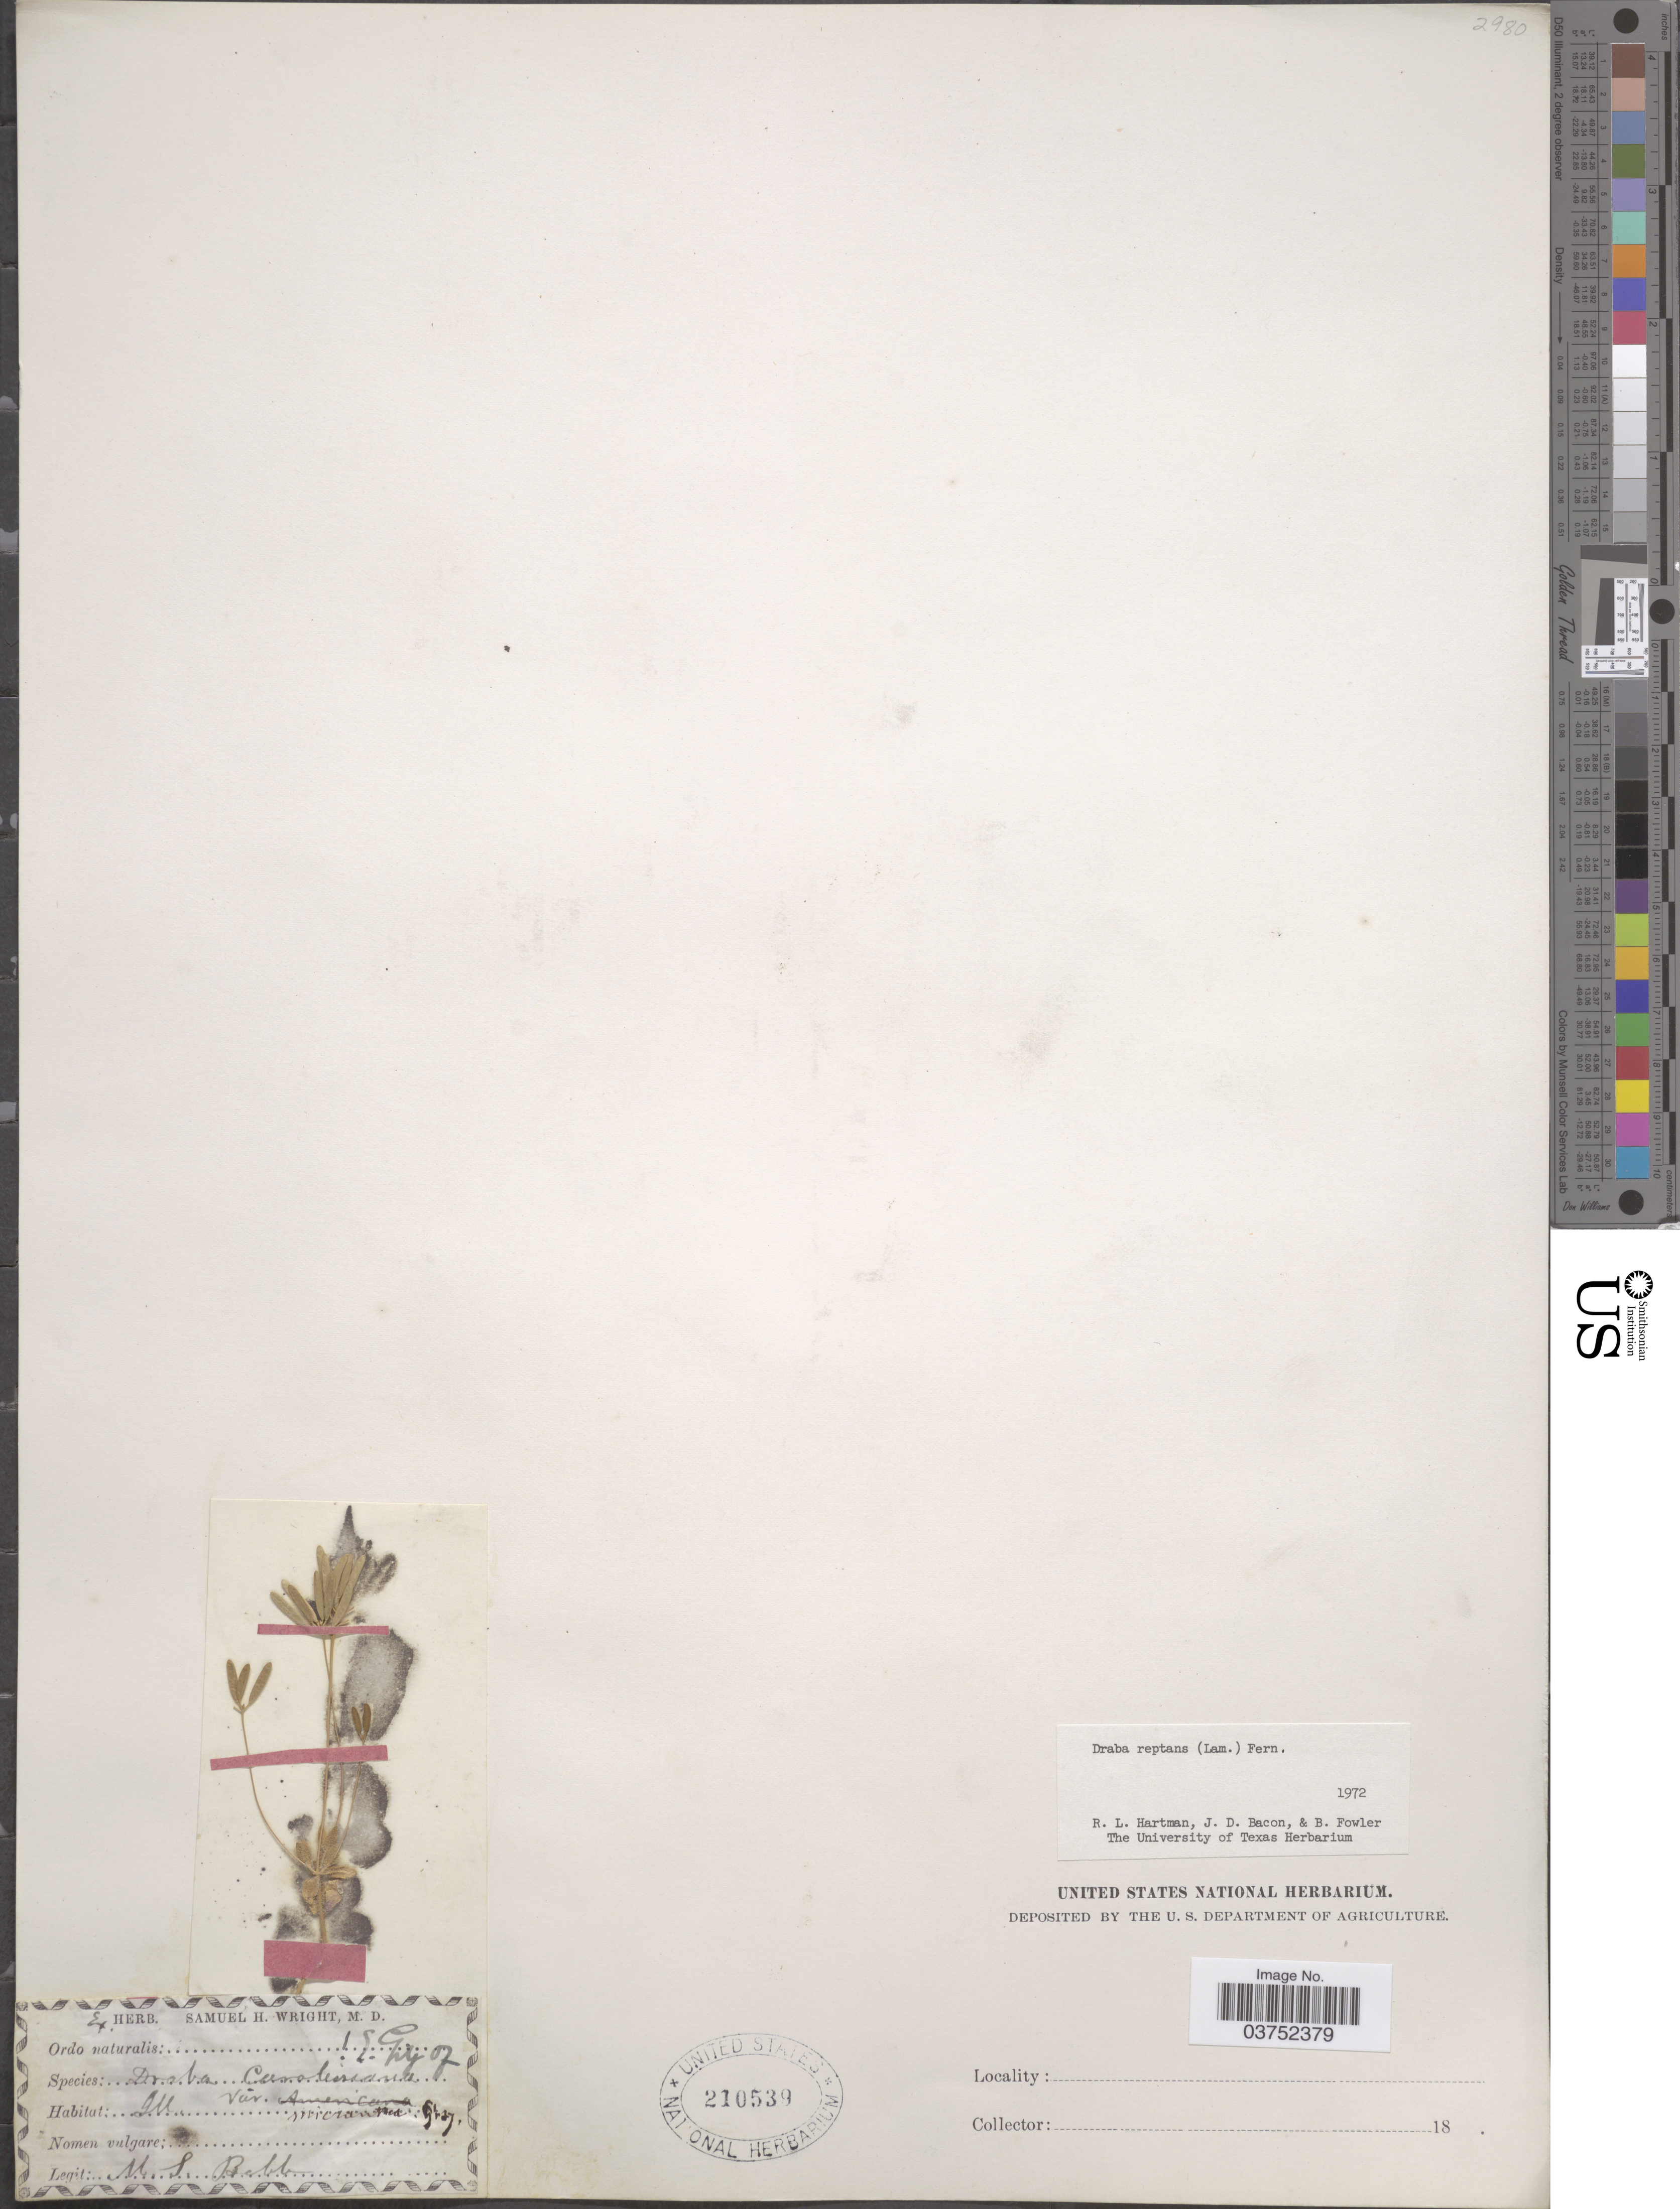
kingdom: Plantae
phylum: Tracheophyta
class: Magnoliopsida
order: Brassicales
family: Brassicaceae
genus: Draba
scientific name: Draba reptans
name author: (Lam.) Fernald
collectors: M. Bebb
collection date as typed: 18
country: United States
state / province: Illinois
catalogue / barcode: US 210539